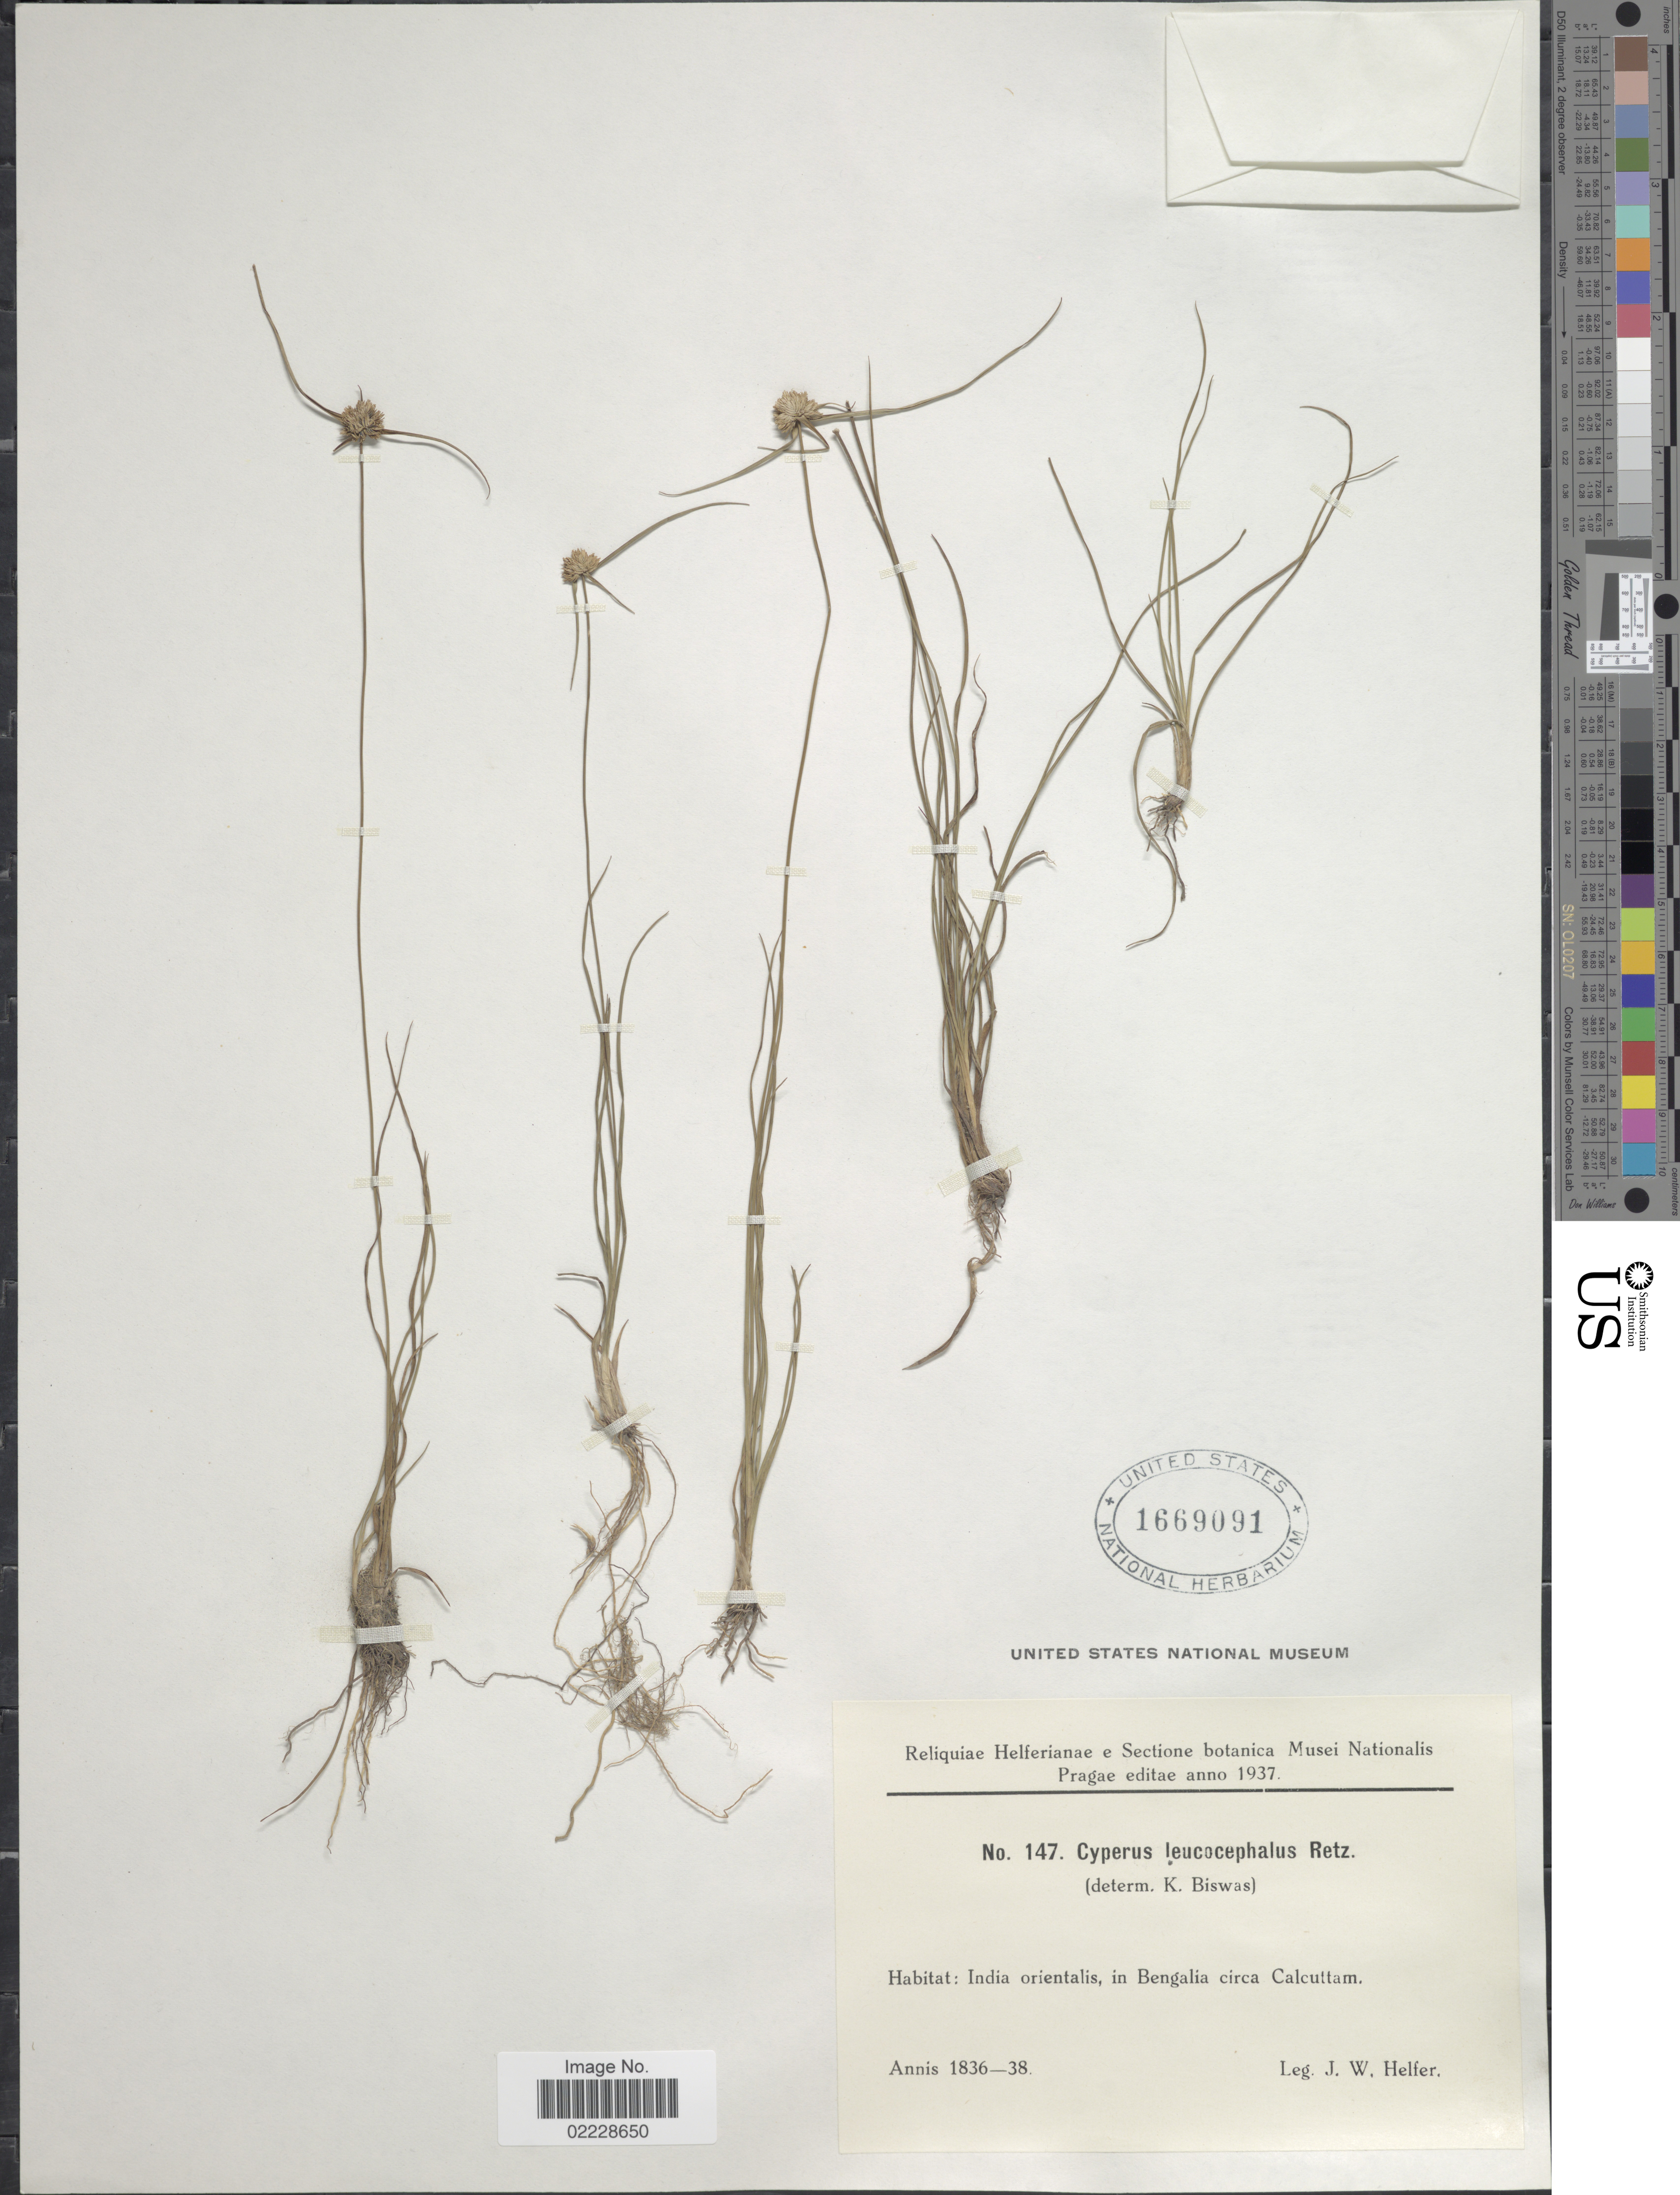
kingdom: Plantae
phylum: Tracheophyta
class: Liliopsida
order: Poales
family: Cyperaceae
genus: Cyperus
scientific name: Cyperus leucocephalus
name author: Retz.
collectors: J. W. Helfer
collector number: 147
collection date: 1836/1838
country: India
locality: India orientalis, in Bengalia circa Calcuttam.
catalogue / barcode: US 1669091